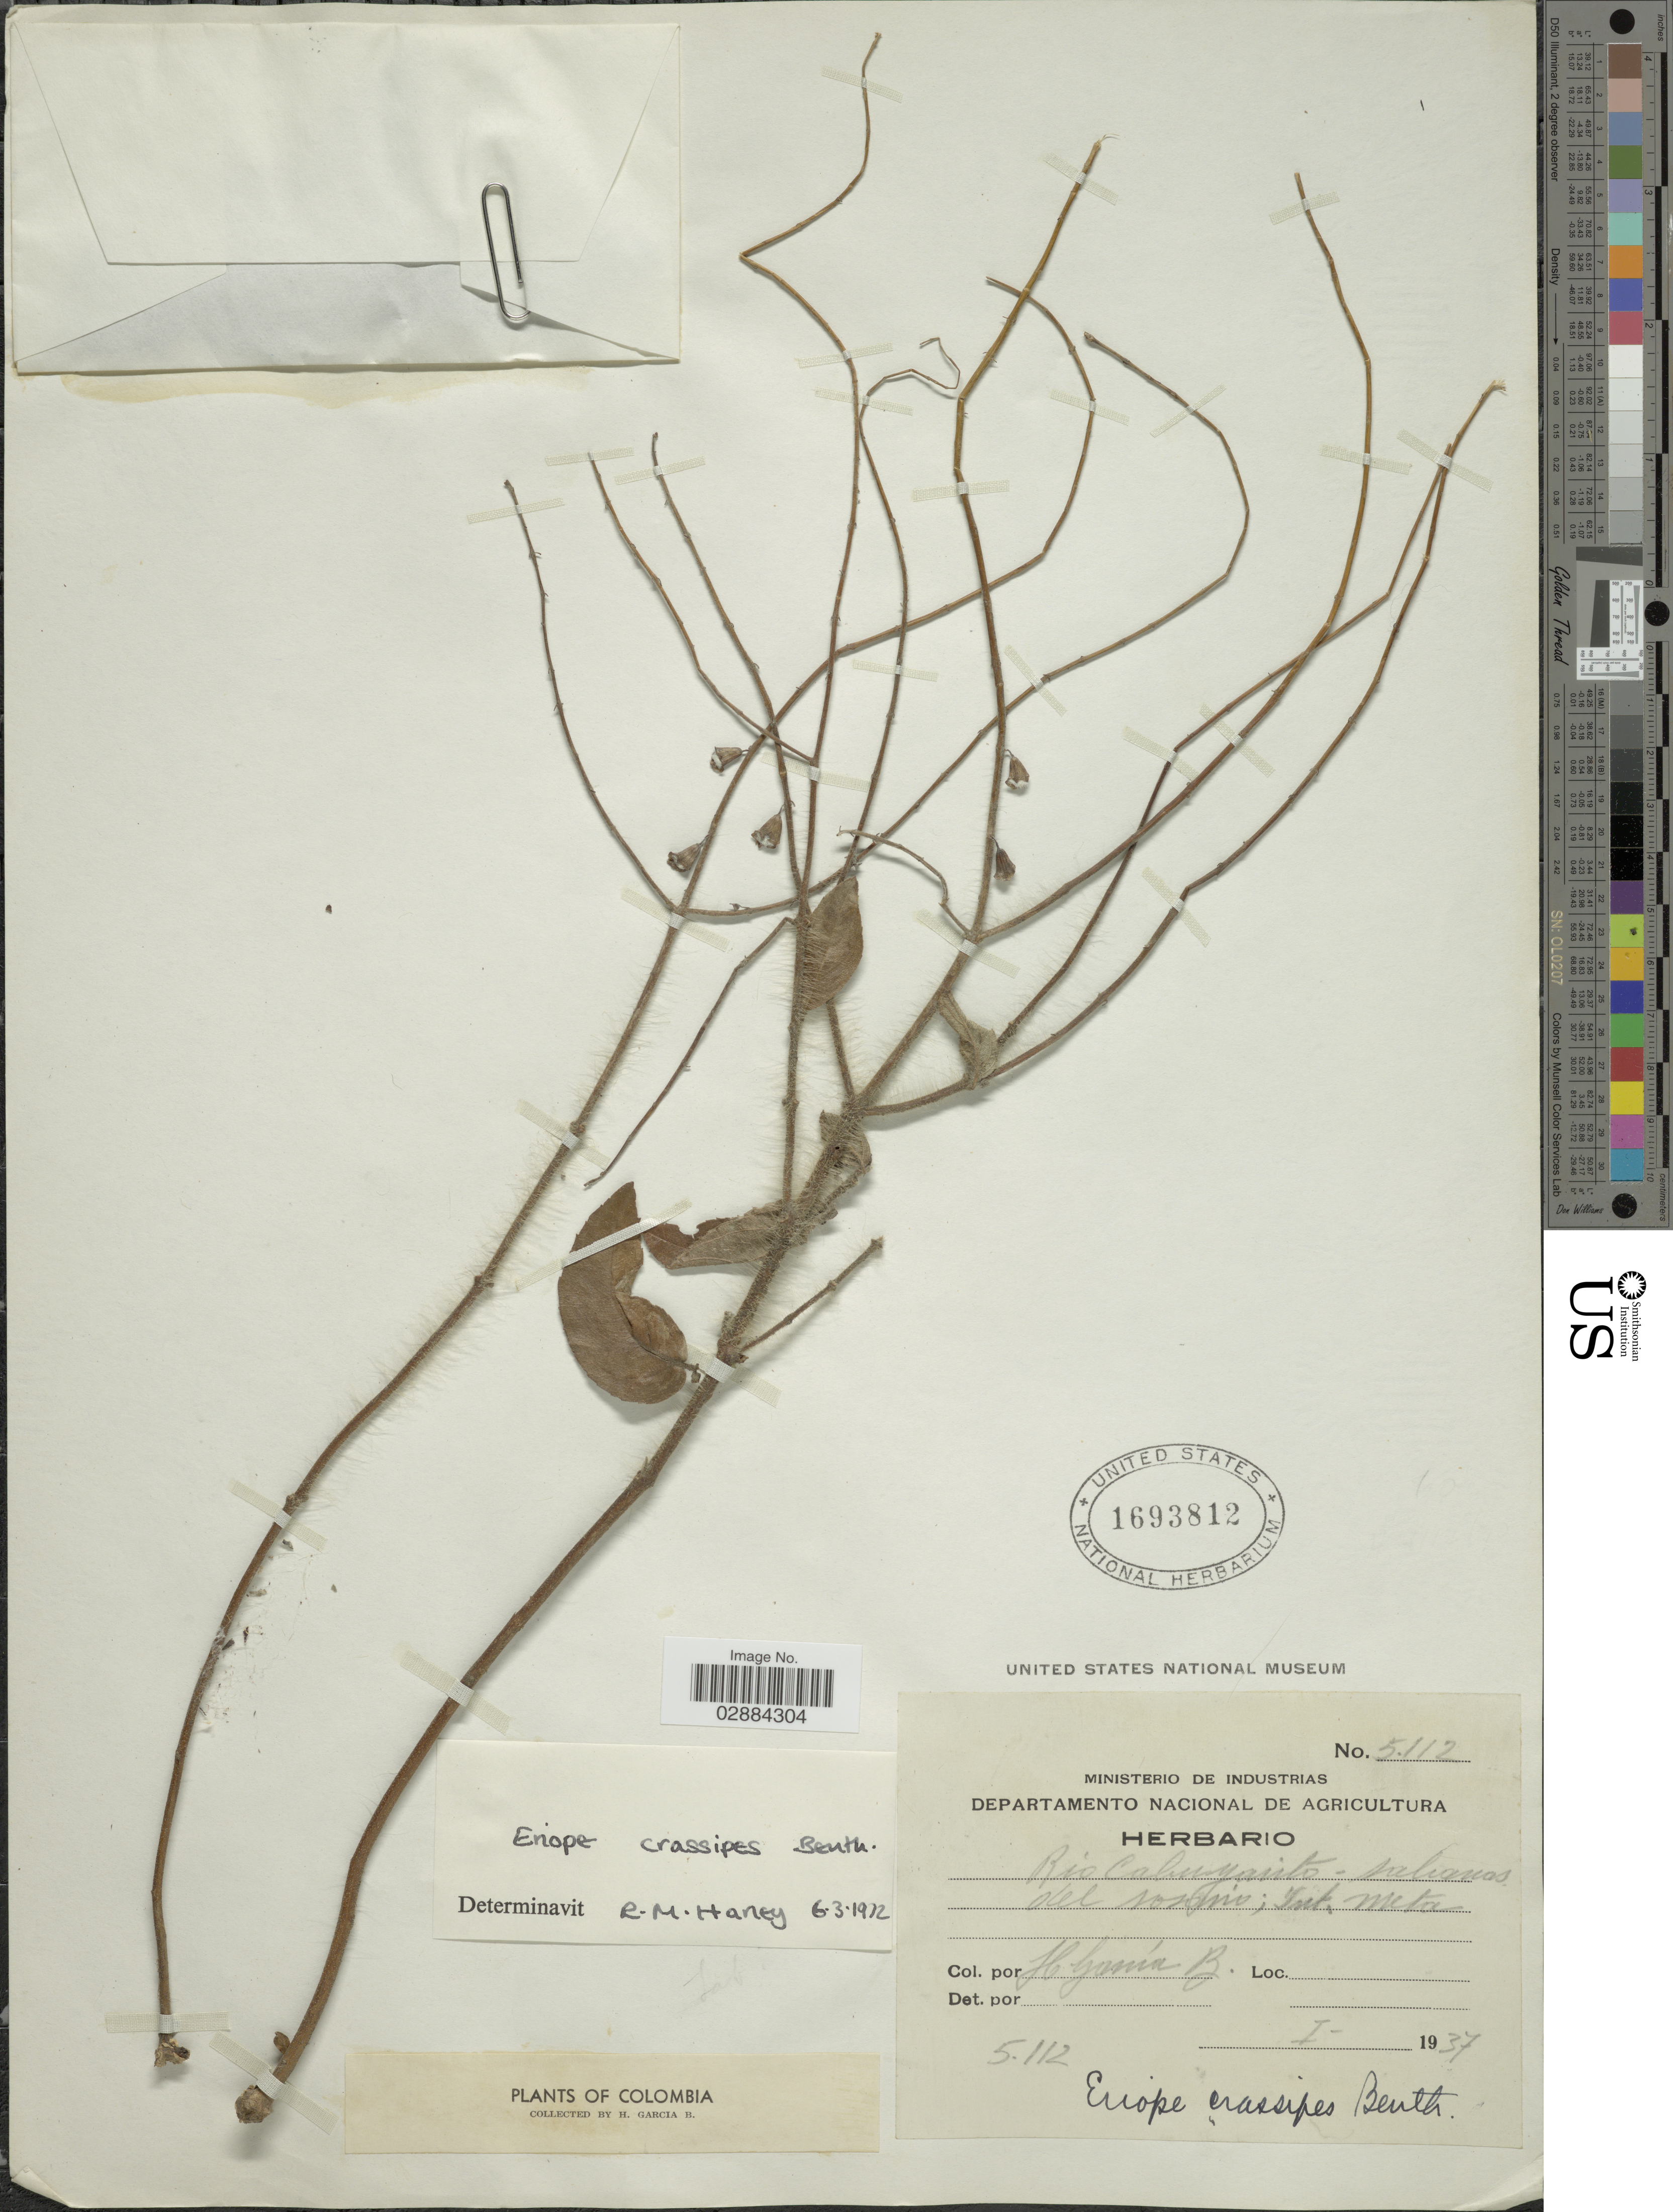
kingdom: Plantae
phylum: Tracheophyta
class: Magnoliopsida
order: Lamiales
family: Lamiaceae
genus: Eriope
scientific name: Eriope crassipes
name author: Benth.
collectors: H. García B.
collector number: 5112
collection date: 1937-01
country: Colombia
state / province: Meta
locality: Río Cabuyarito - sabanas del rosario; Int. Meta.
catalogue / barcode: US 1693812